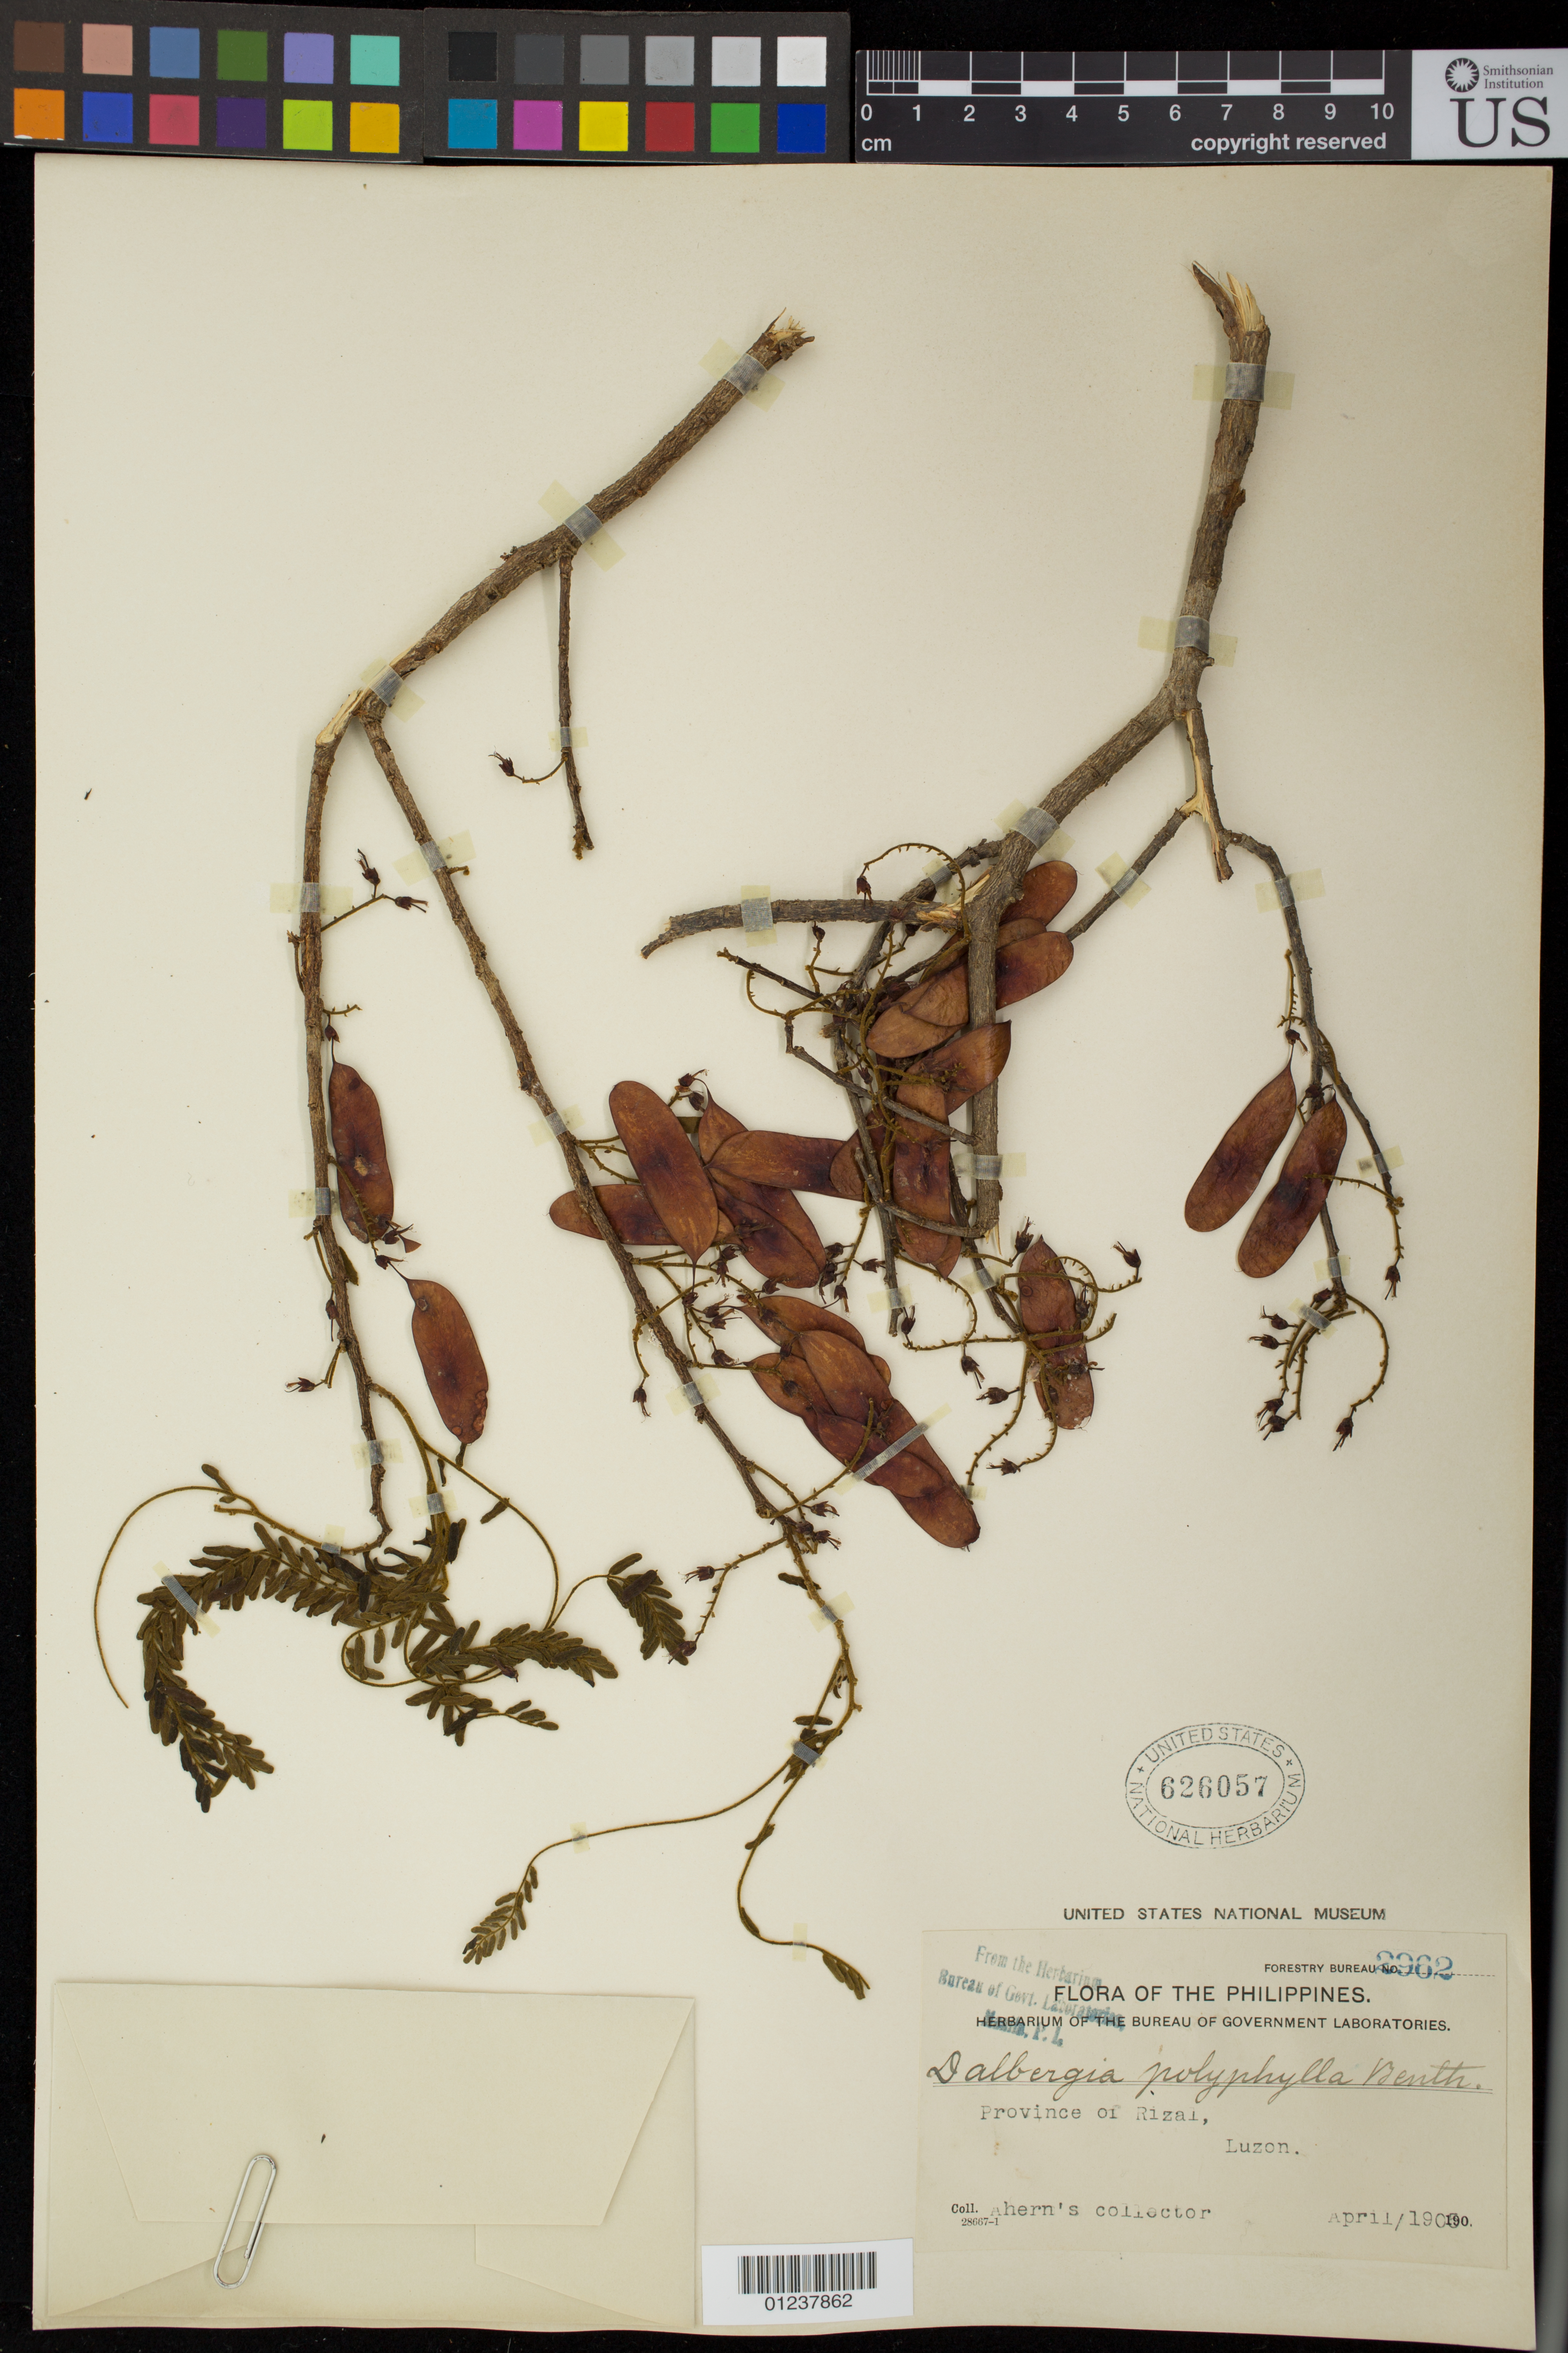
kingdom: Plantae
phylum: Tracheophyta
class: Magnoliopsida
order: Fabales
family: Fabaceae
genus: Dalbergia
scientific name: Dalbergia polyphylla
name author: Benth.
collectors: Ahern's collector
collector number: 2962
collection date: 1905-04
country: Philippines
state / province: Calabarzon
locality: Province of Rizal, Luzon.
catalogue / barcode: US 626057